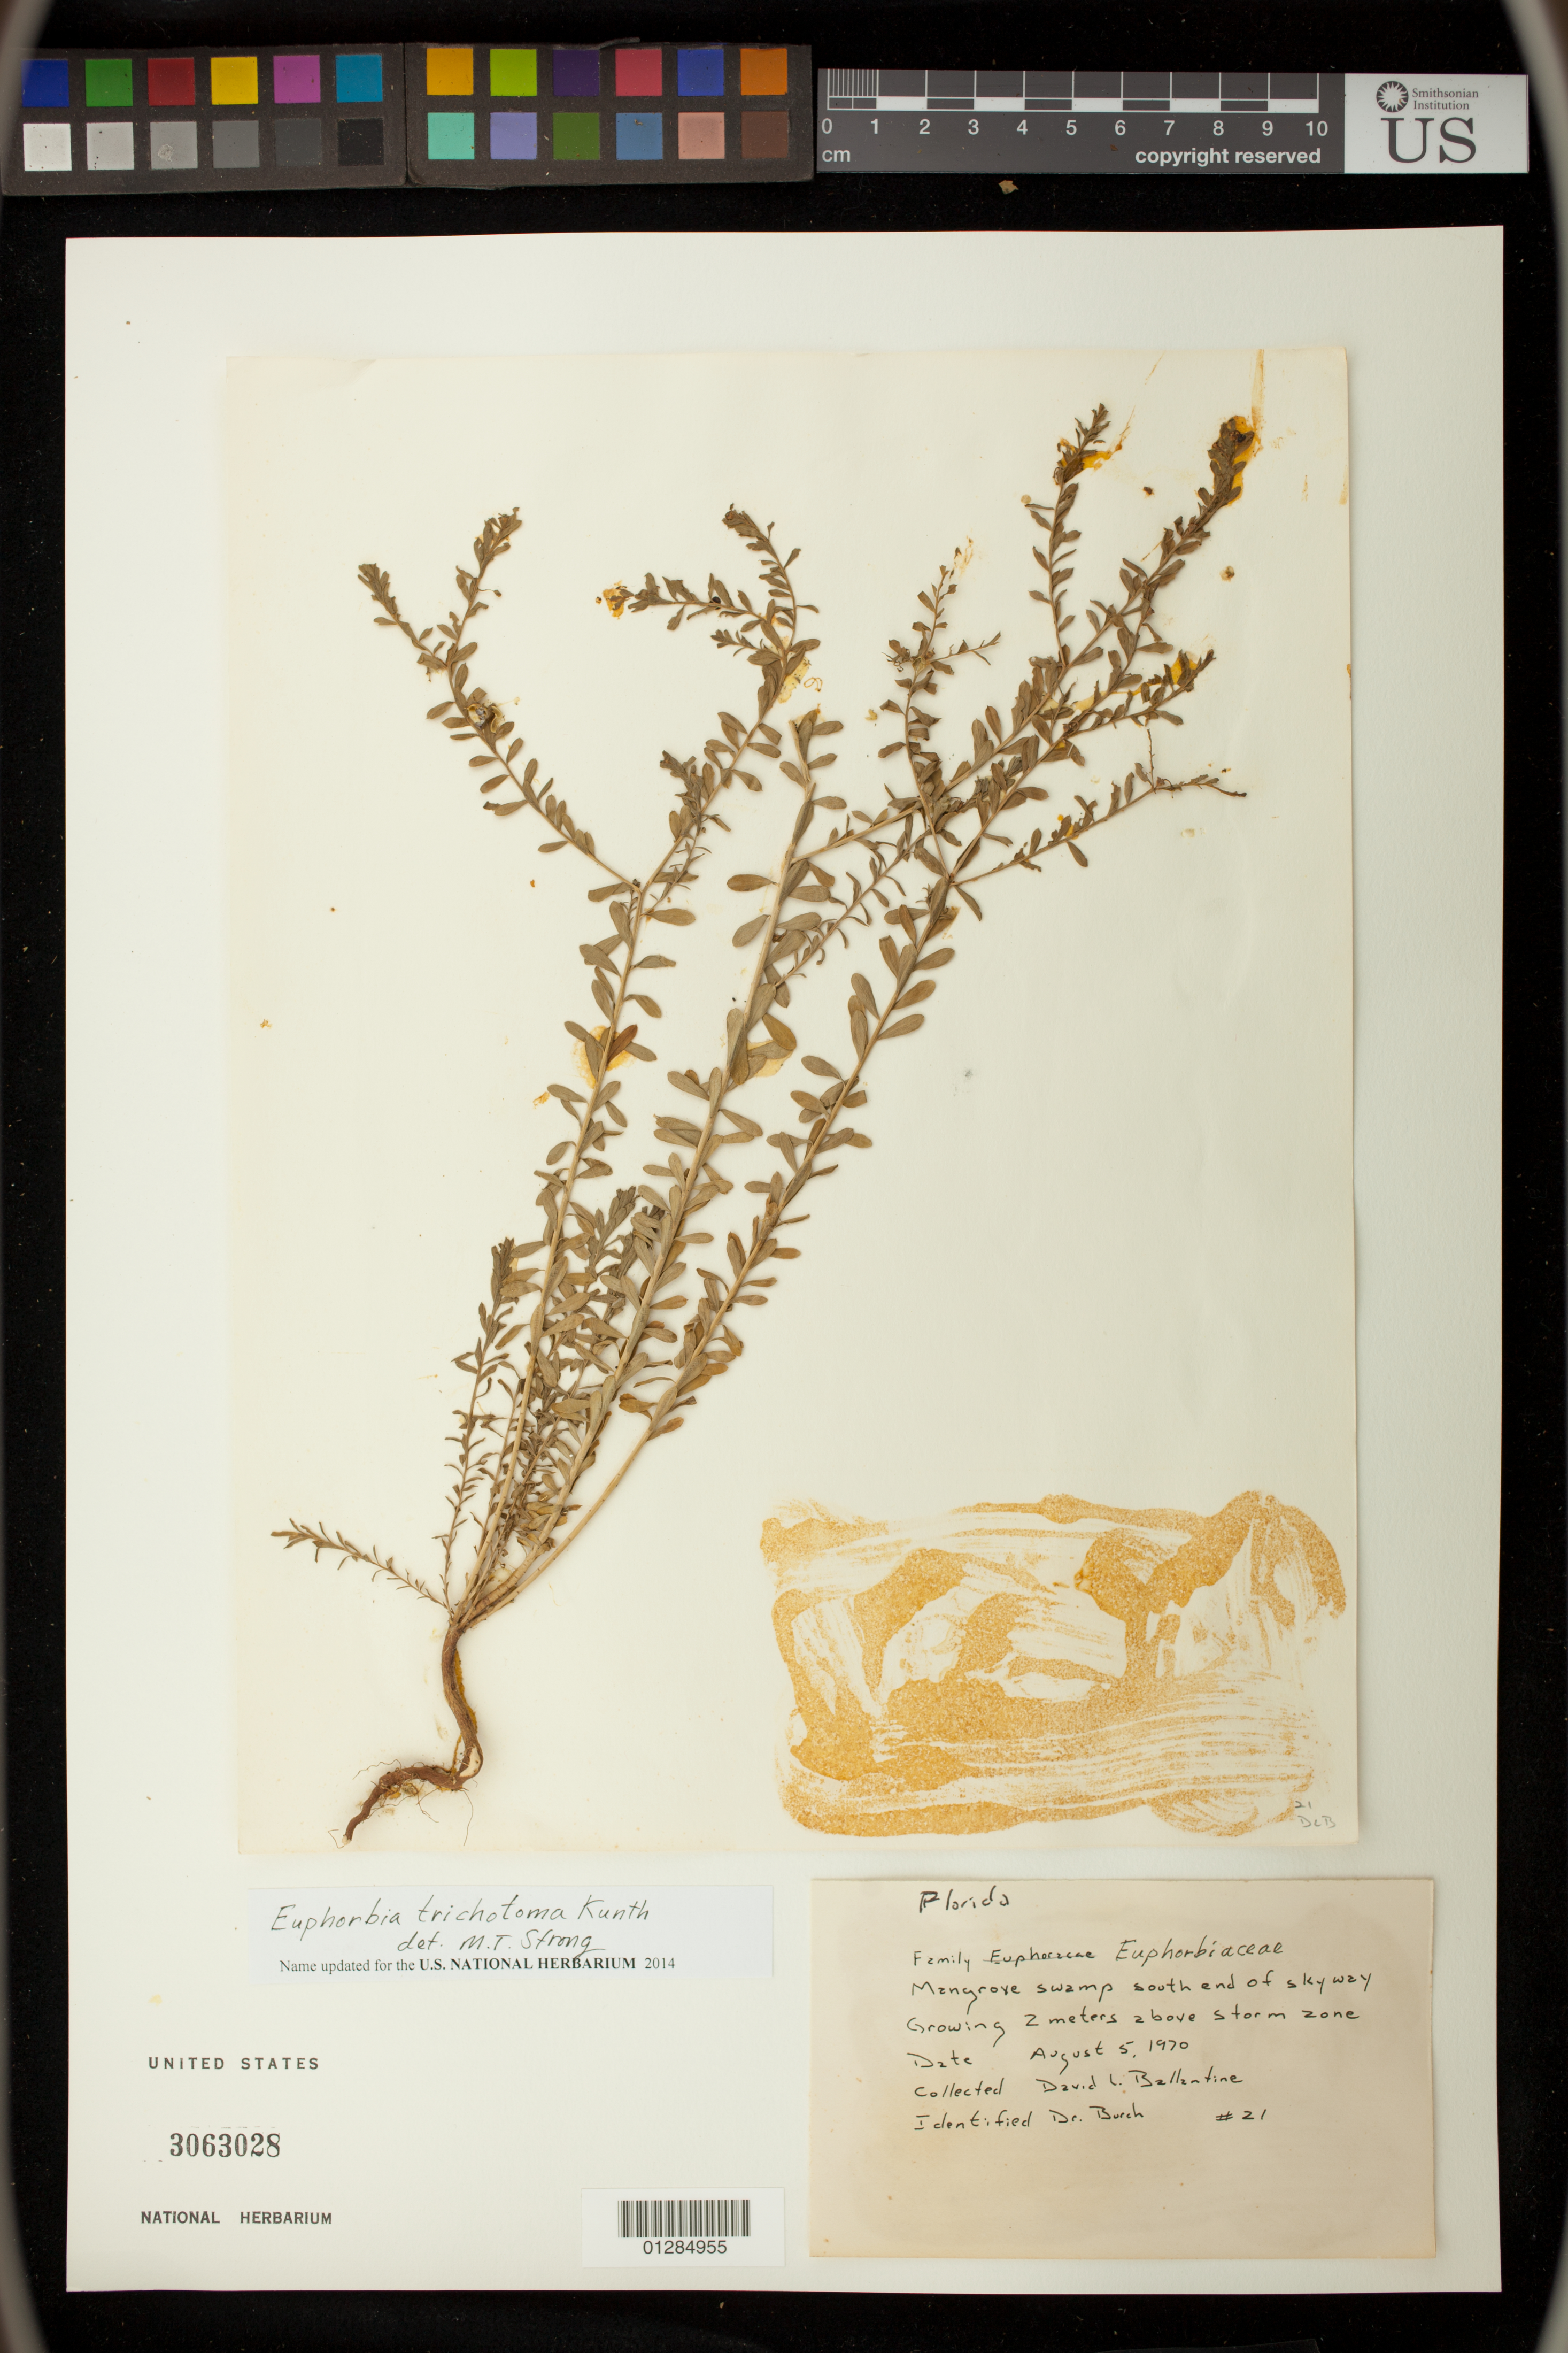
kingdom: Plantae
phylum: Tracheophyta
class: Magnoliopsida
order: Malpighiales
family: Euphorbiaceae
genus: Euphorbia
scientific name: Euphorbia trichotoma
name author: Kunth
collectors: D.L. Ballantine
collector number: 21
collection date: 1970-08-05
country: United States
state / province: Florida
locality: Mangrove swamp south end of skyway.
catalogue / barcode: US 3063028